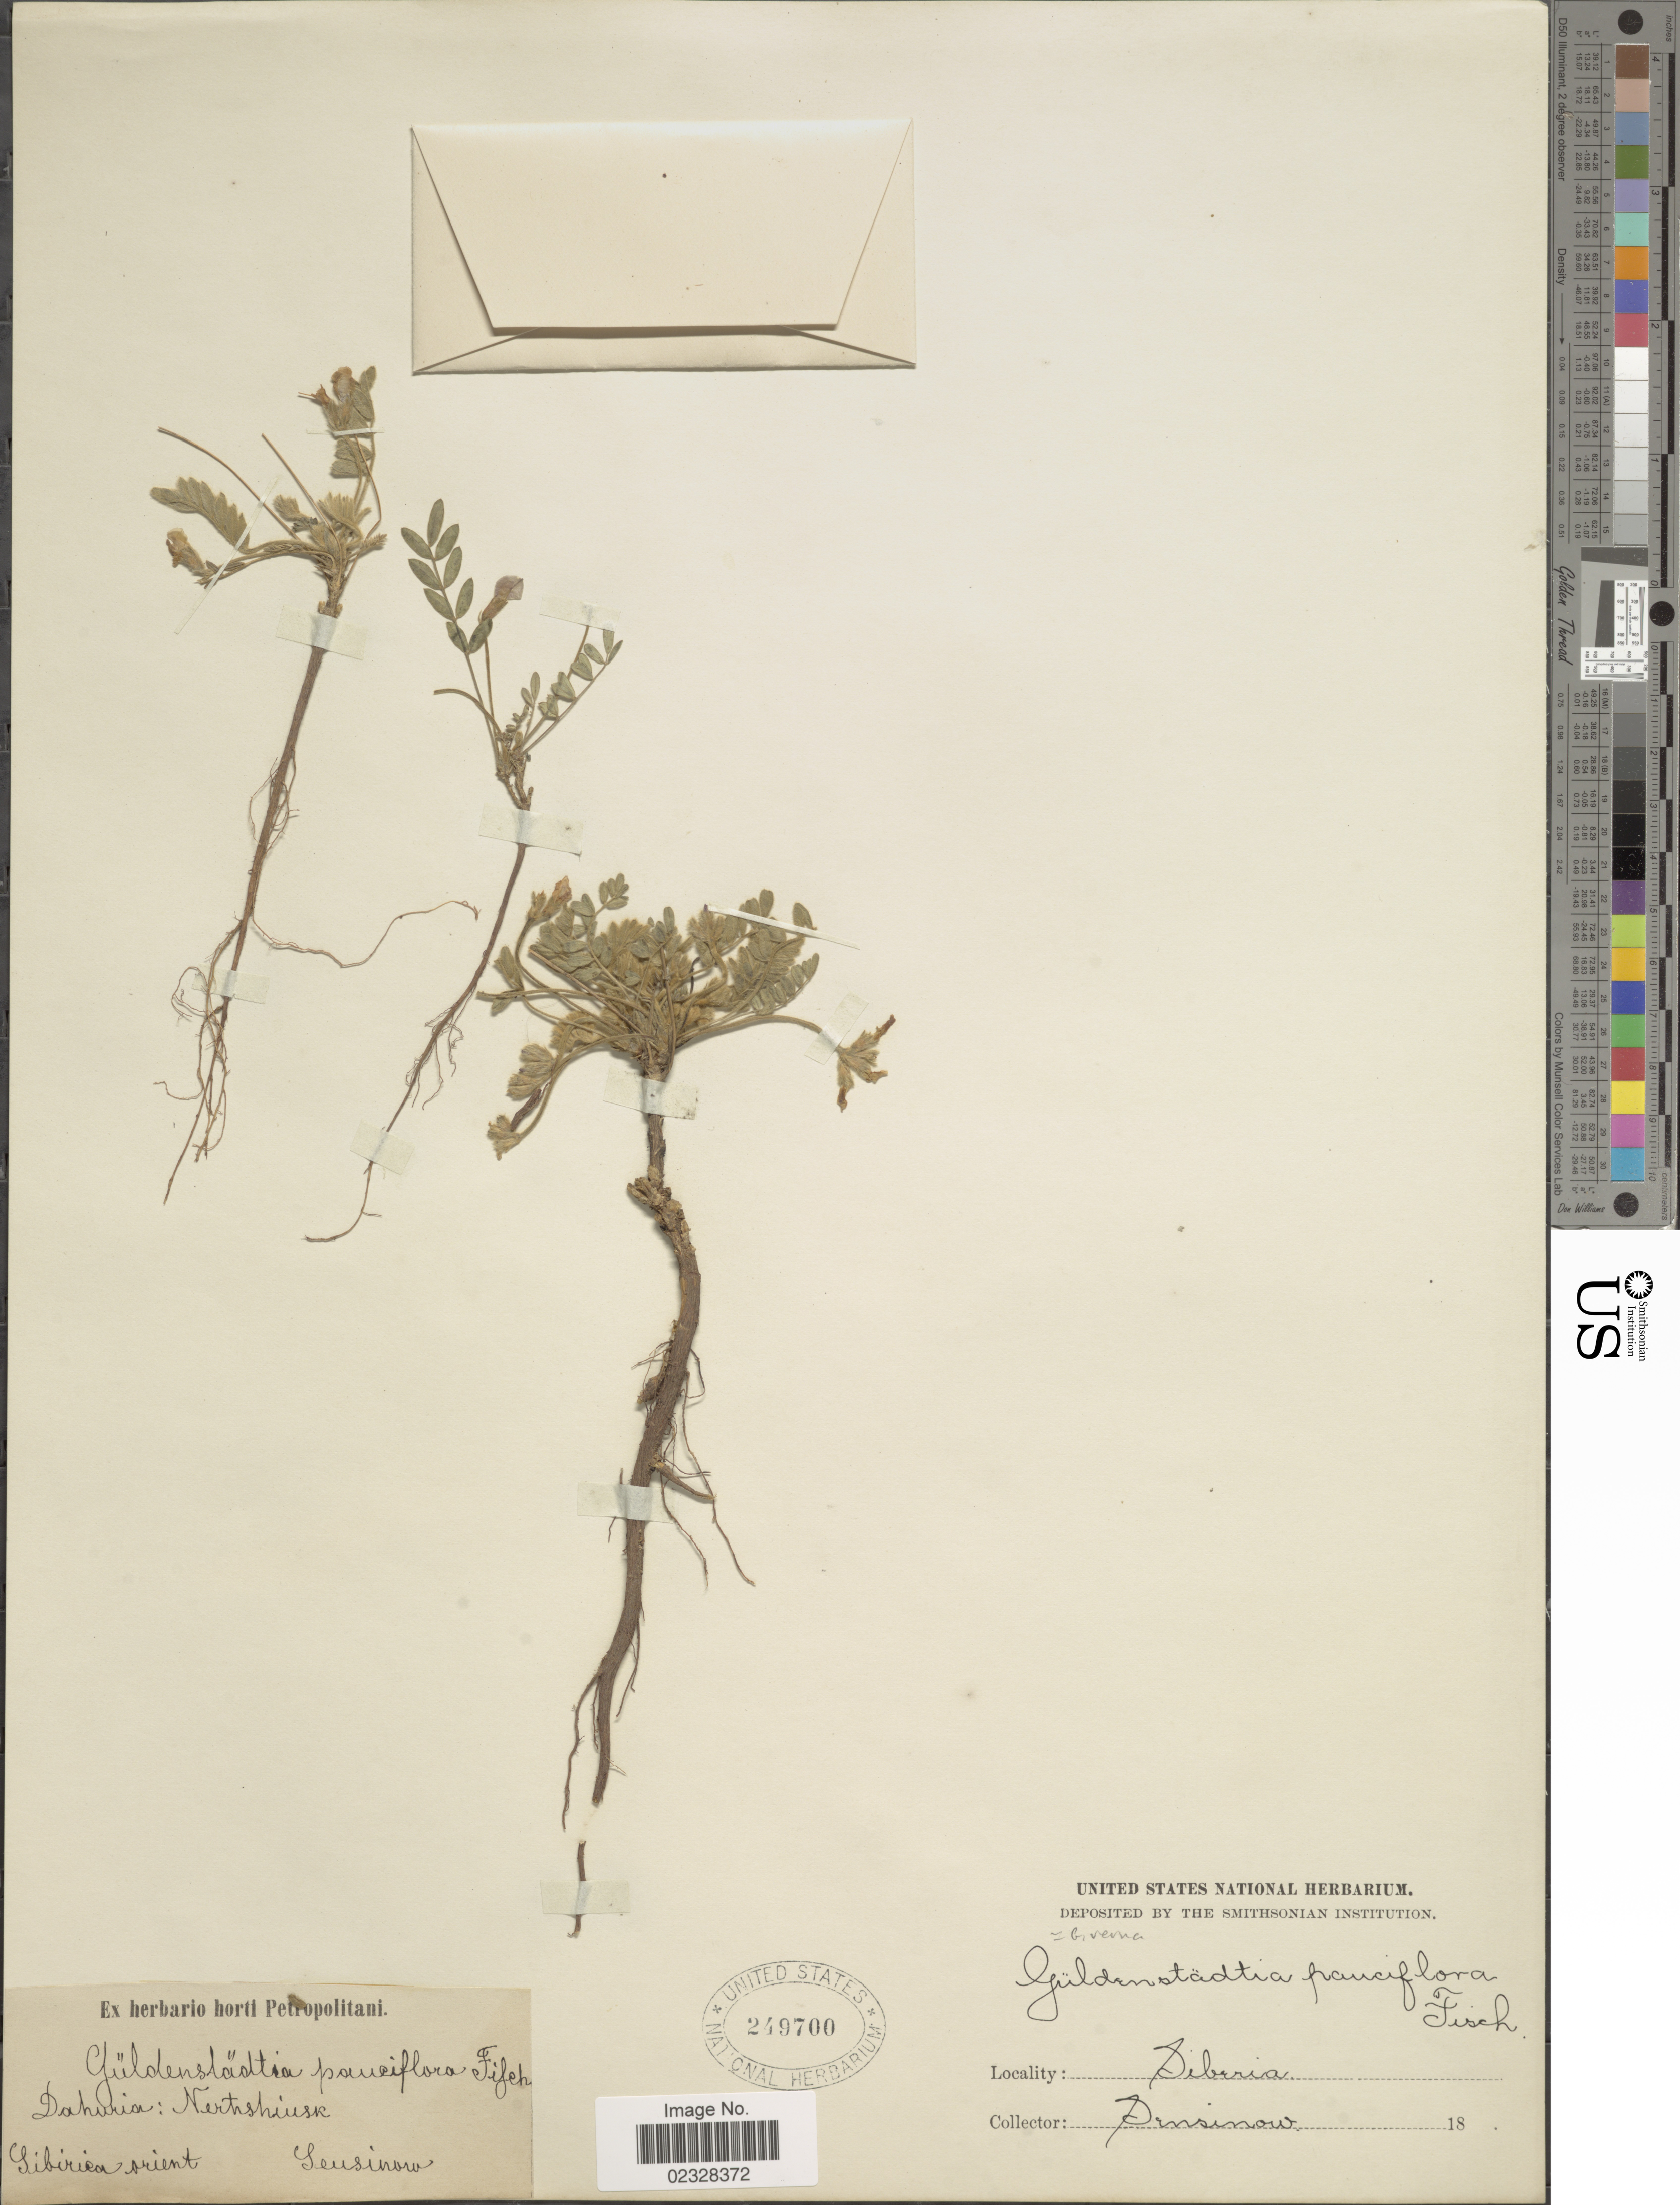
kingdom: Plantae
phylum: Tracheophyta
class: Magnoliopsida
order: Fabales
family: Fabaceae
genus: Gueldenstaedtia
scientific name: Gueldenstaedtia verna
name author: (Georgi) Boriss.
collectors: Sensinow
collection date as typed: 18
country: Russian Federation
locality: Dahuria: Nertschinsk, Siberia orient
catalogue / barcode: US 249700